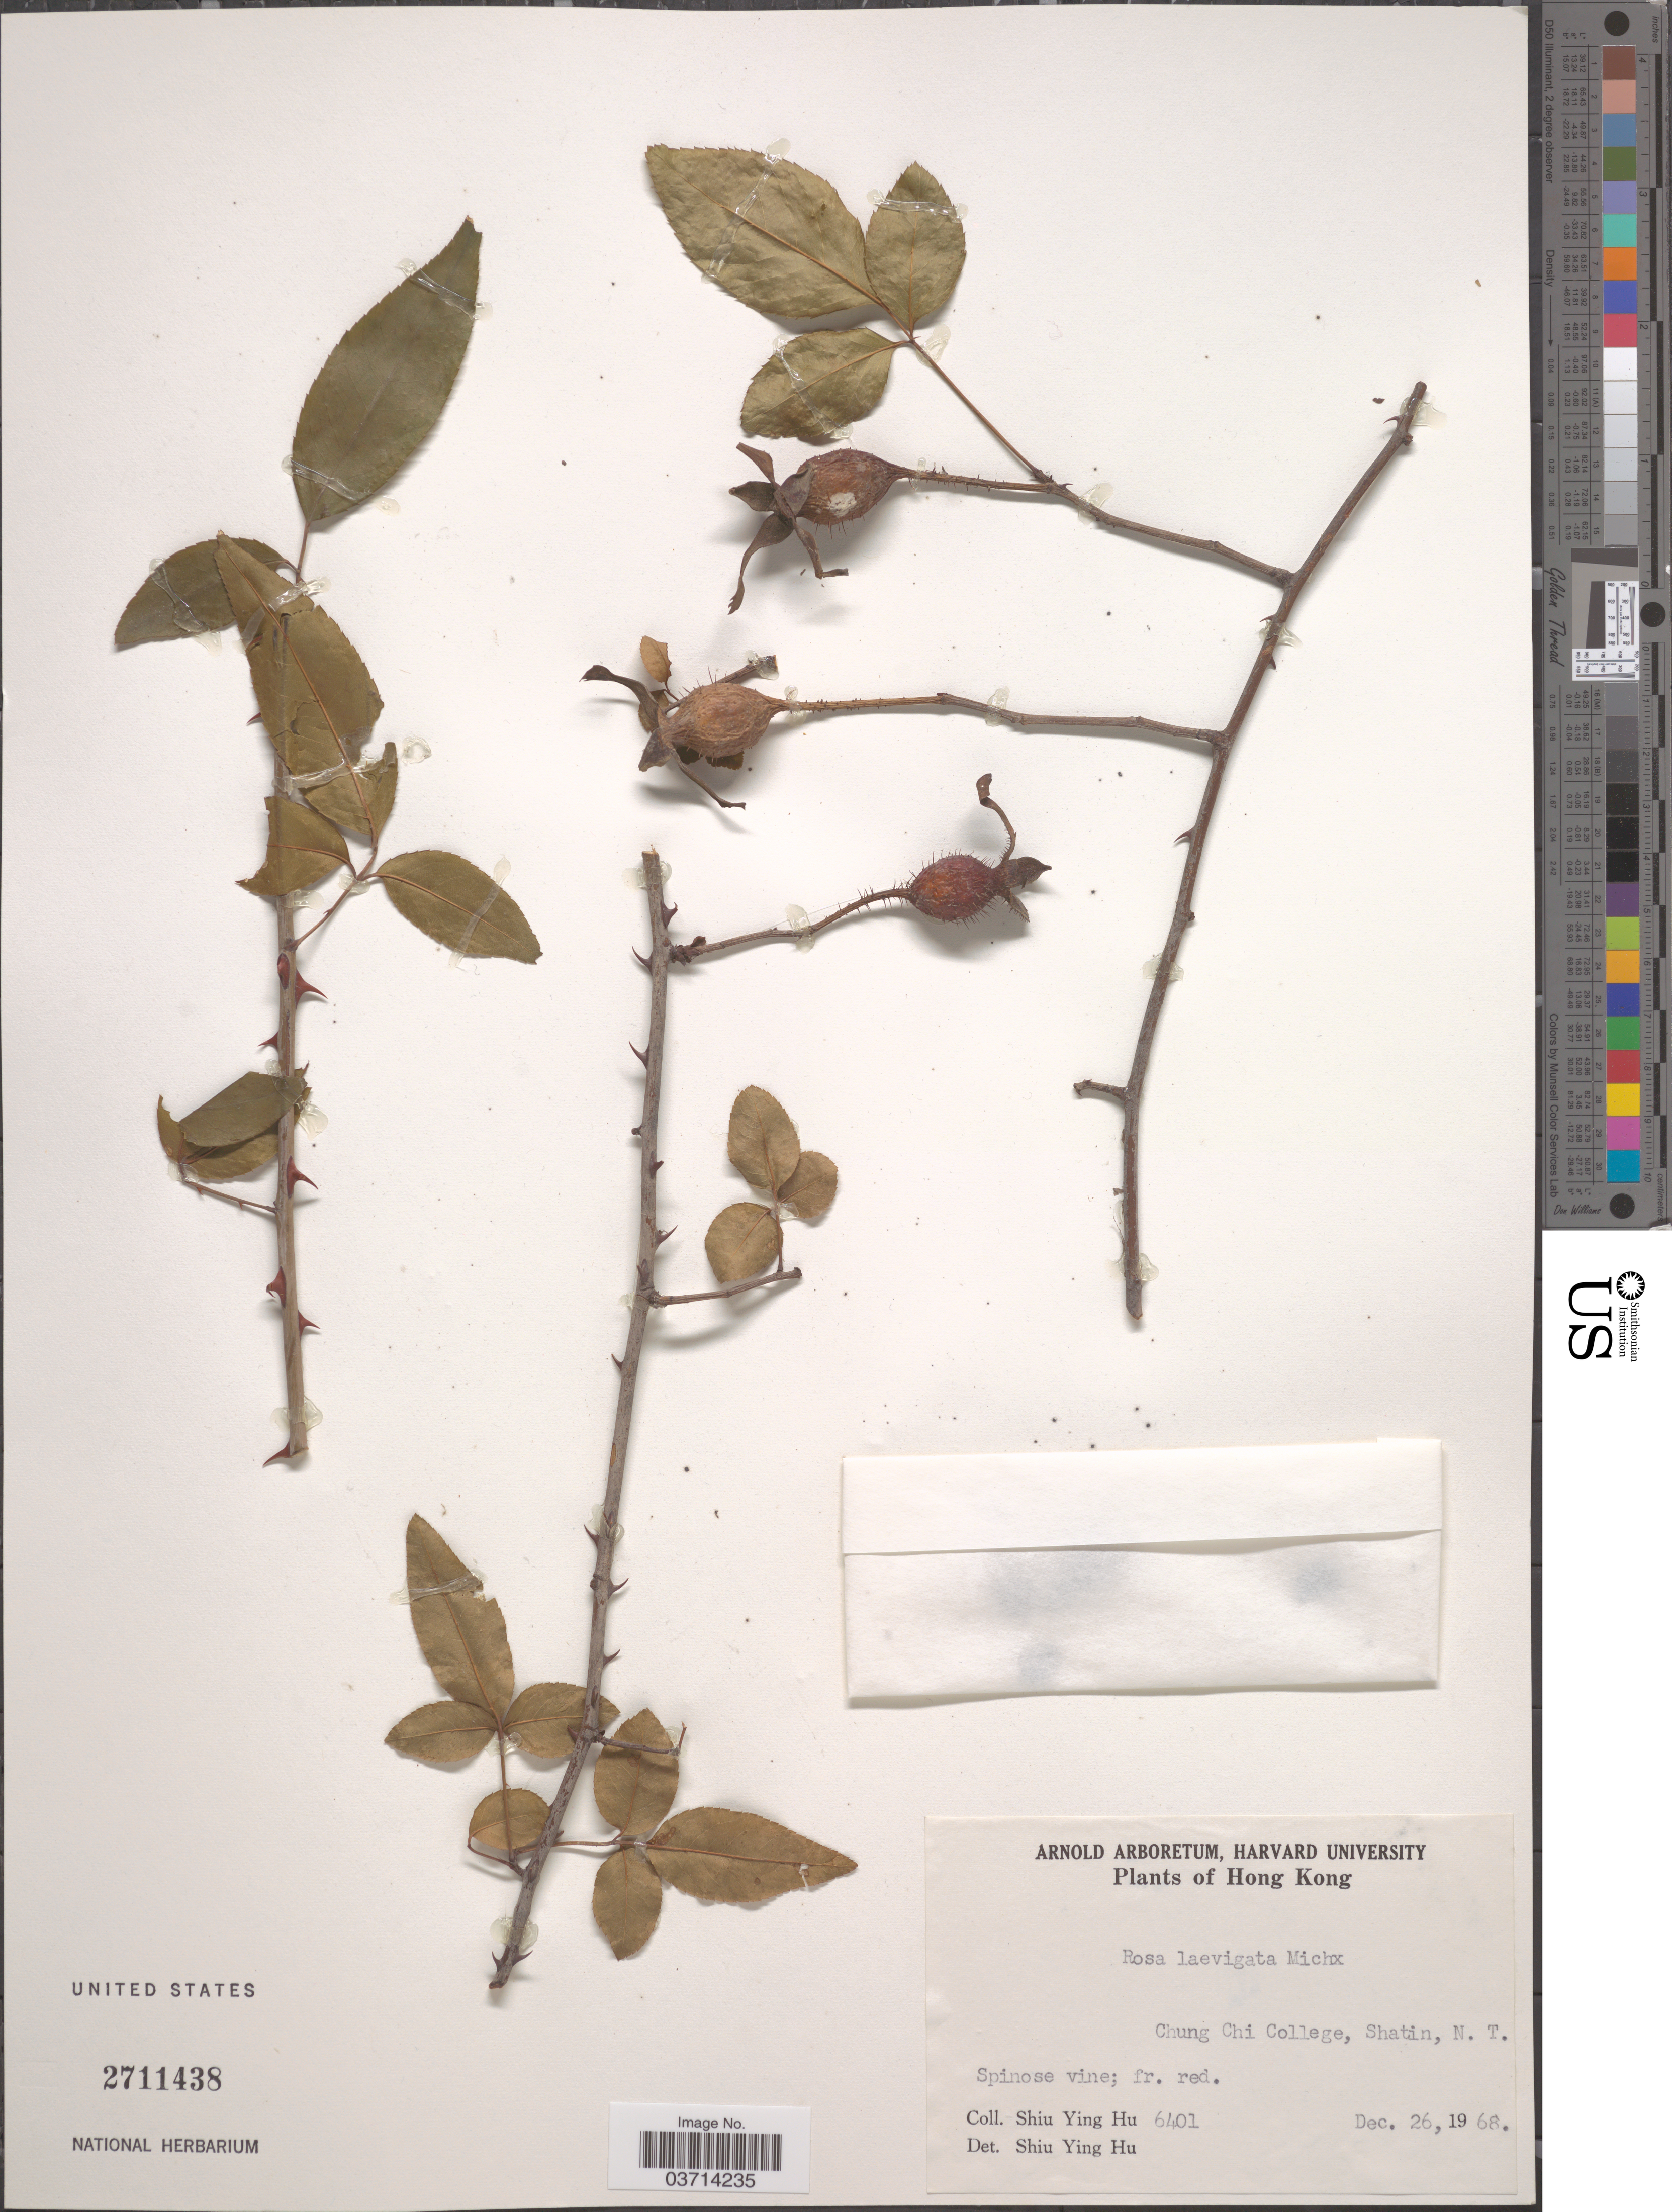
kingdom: Plantae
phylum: Tracheophyta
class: Magnoliopsida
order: Rosales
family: Rosaceae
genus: Rosa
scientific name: Rosa laevigata var. typica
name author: Herr.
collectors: S. Y. Hu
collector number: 6401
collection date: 1968-12-26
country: China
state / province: Hong Kong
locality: Chung Chi College, Shatin, N. T.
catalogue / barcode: US 2711438